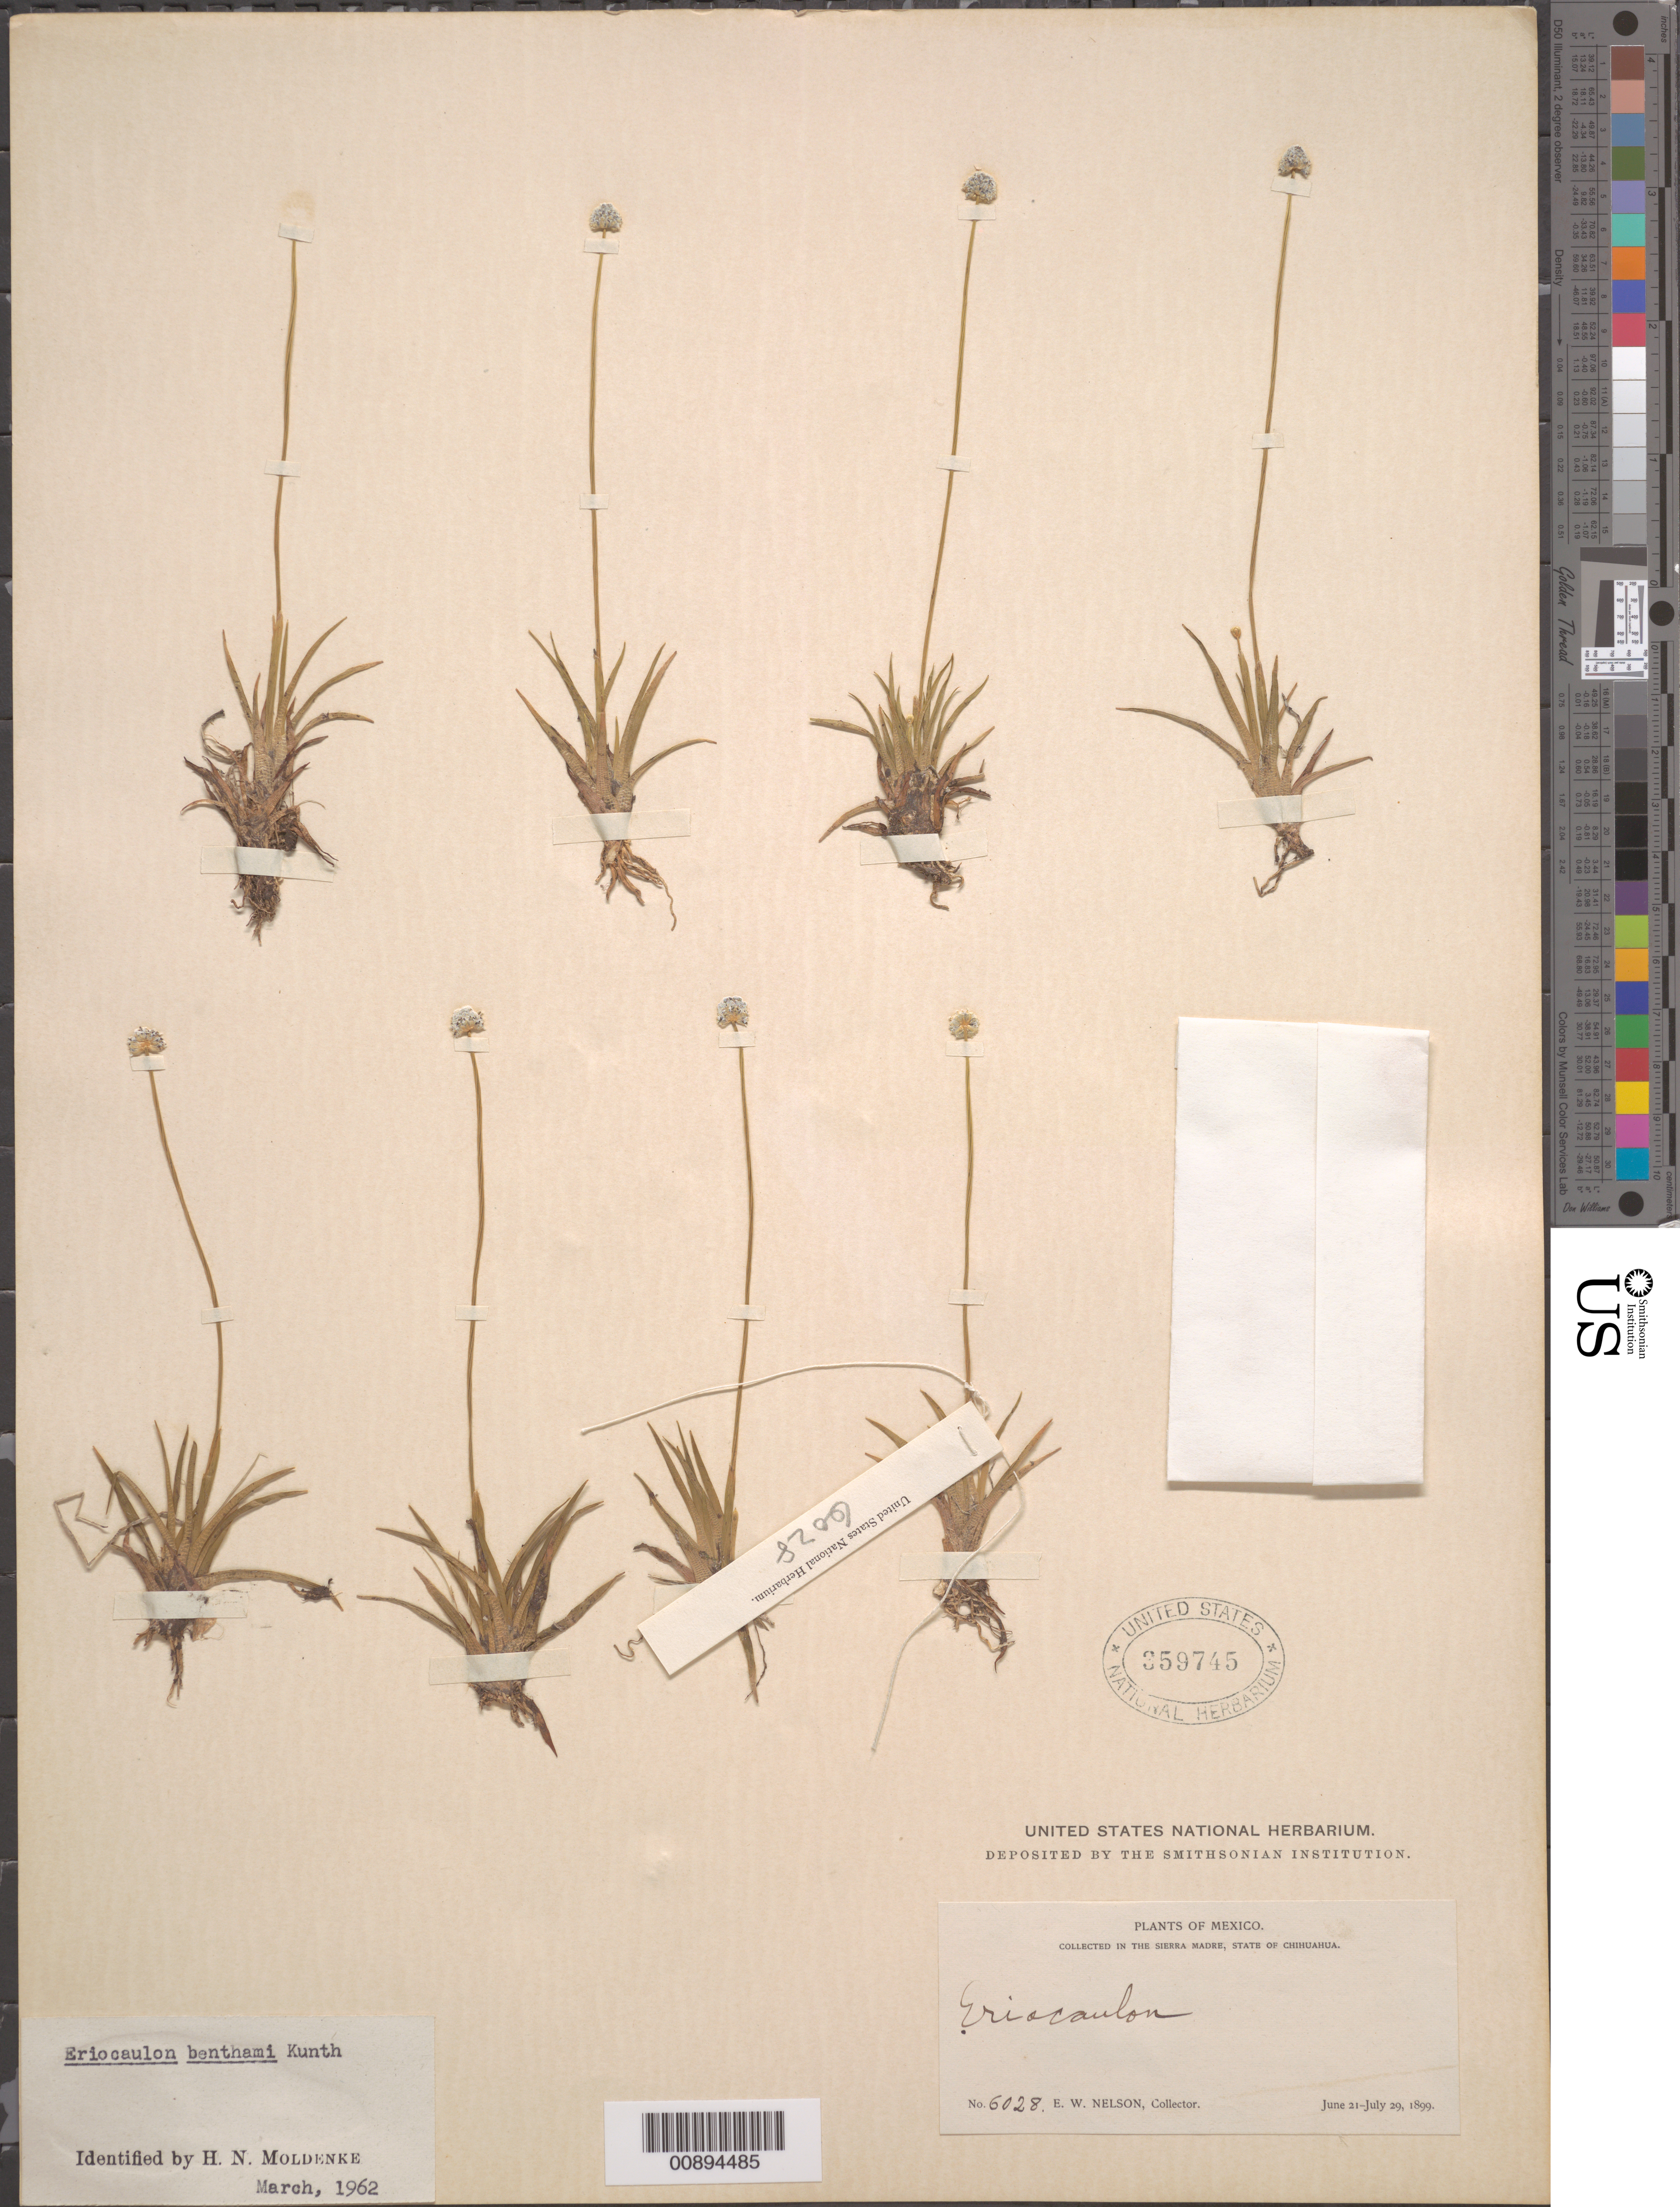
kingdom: Plantae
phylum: Tracheophyta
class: Liliopsida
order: Poales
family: Eriocaulaceae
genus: Eriocaulon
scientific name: Eriocaulon benthamii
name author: Kunth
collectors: E. W. Nelson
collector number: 6028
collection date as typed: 21 Jun 1899 to 29 Jul 1899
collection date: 1899-06-21/1899-07-29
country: Mexico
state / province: Chihuahua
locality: Sierra Madre, Chihuahua.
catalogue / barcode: US 359745